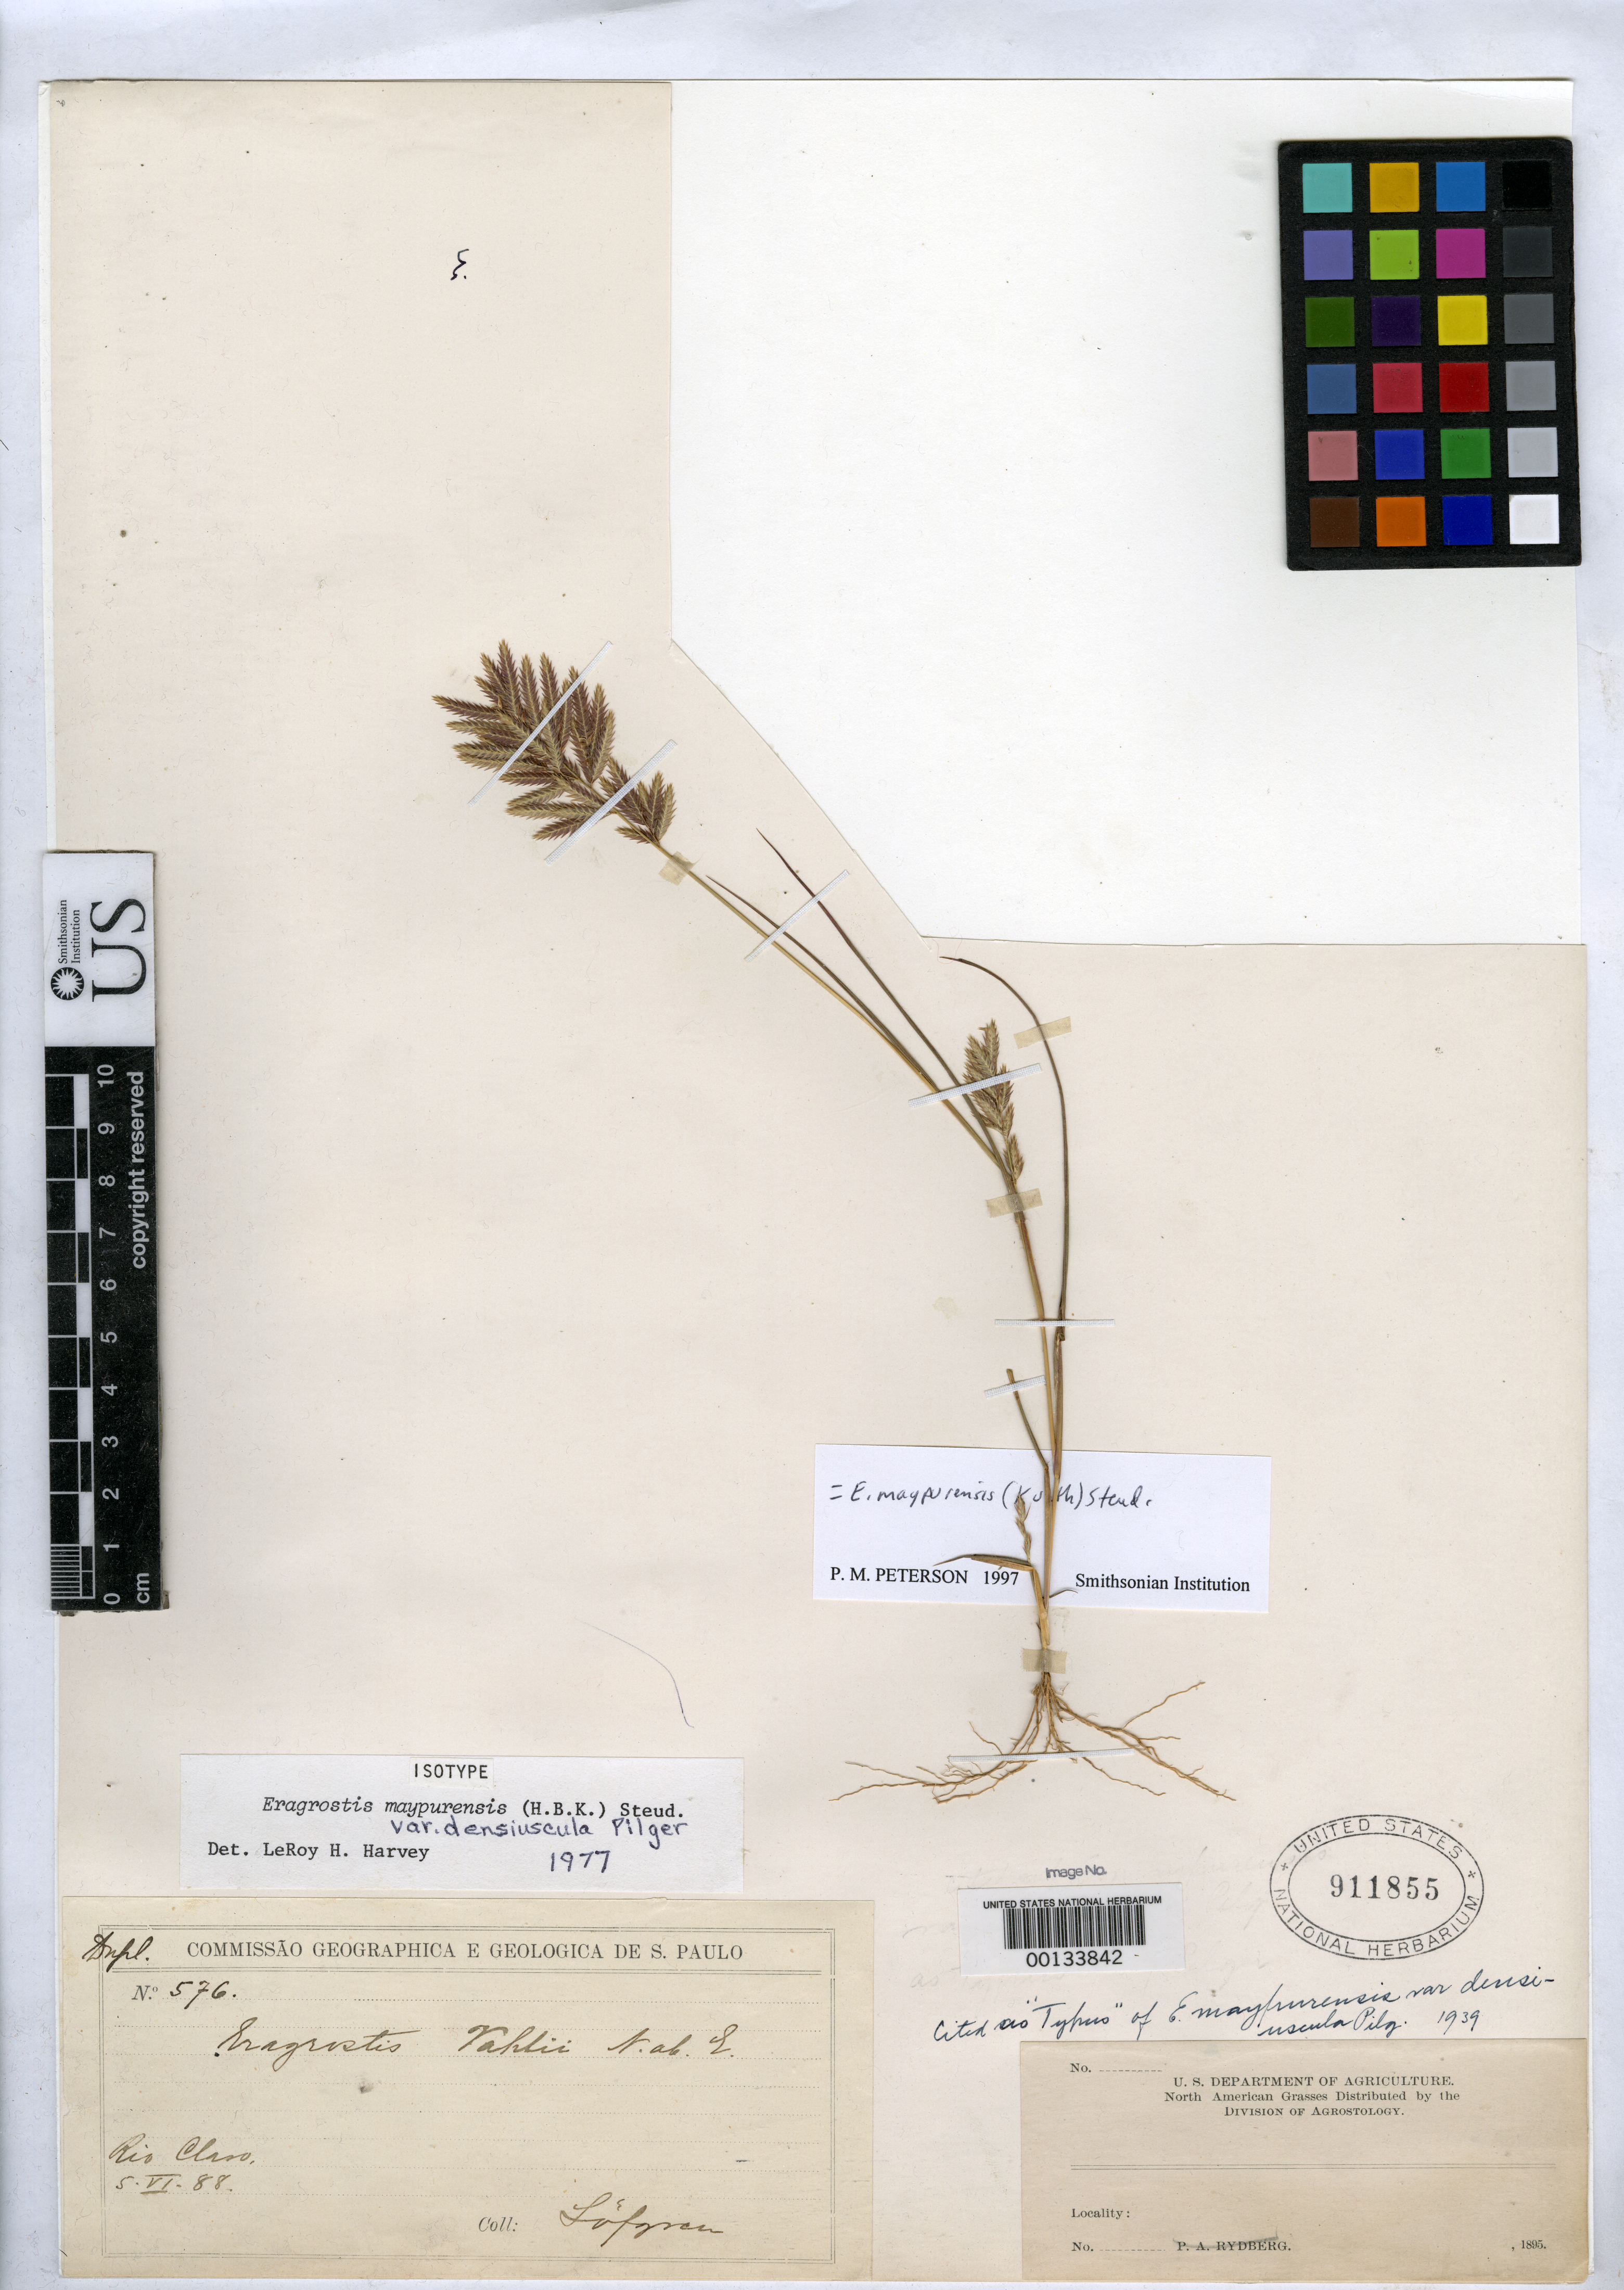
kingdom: Plantae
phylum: Tracheophyta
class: Liliopsida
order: Poales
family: Poaceae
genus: Eragrostis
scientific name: Eragrostis maypurensis var. densiuscula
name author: Pilg.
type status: Isotype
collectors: A. Loefgren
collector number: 576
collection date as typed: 05 Jun 1888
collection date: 1888-06-05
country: Brazil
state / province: São Paulo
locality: Rio Claro, auf Campo.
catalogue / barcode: US 911855